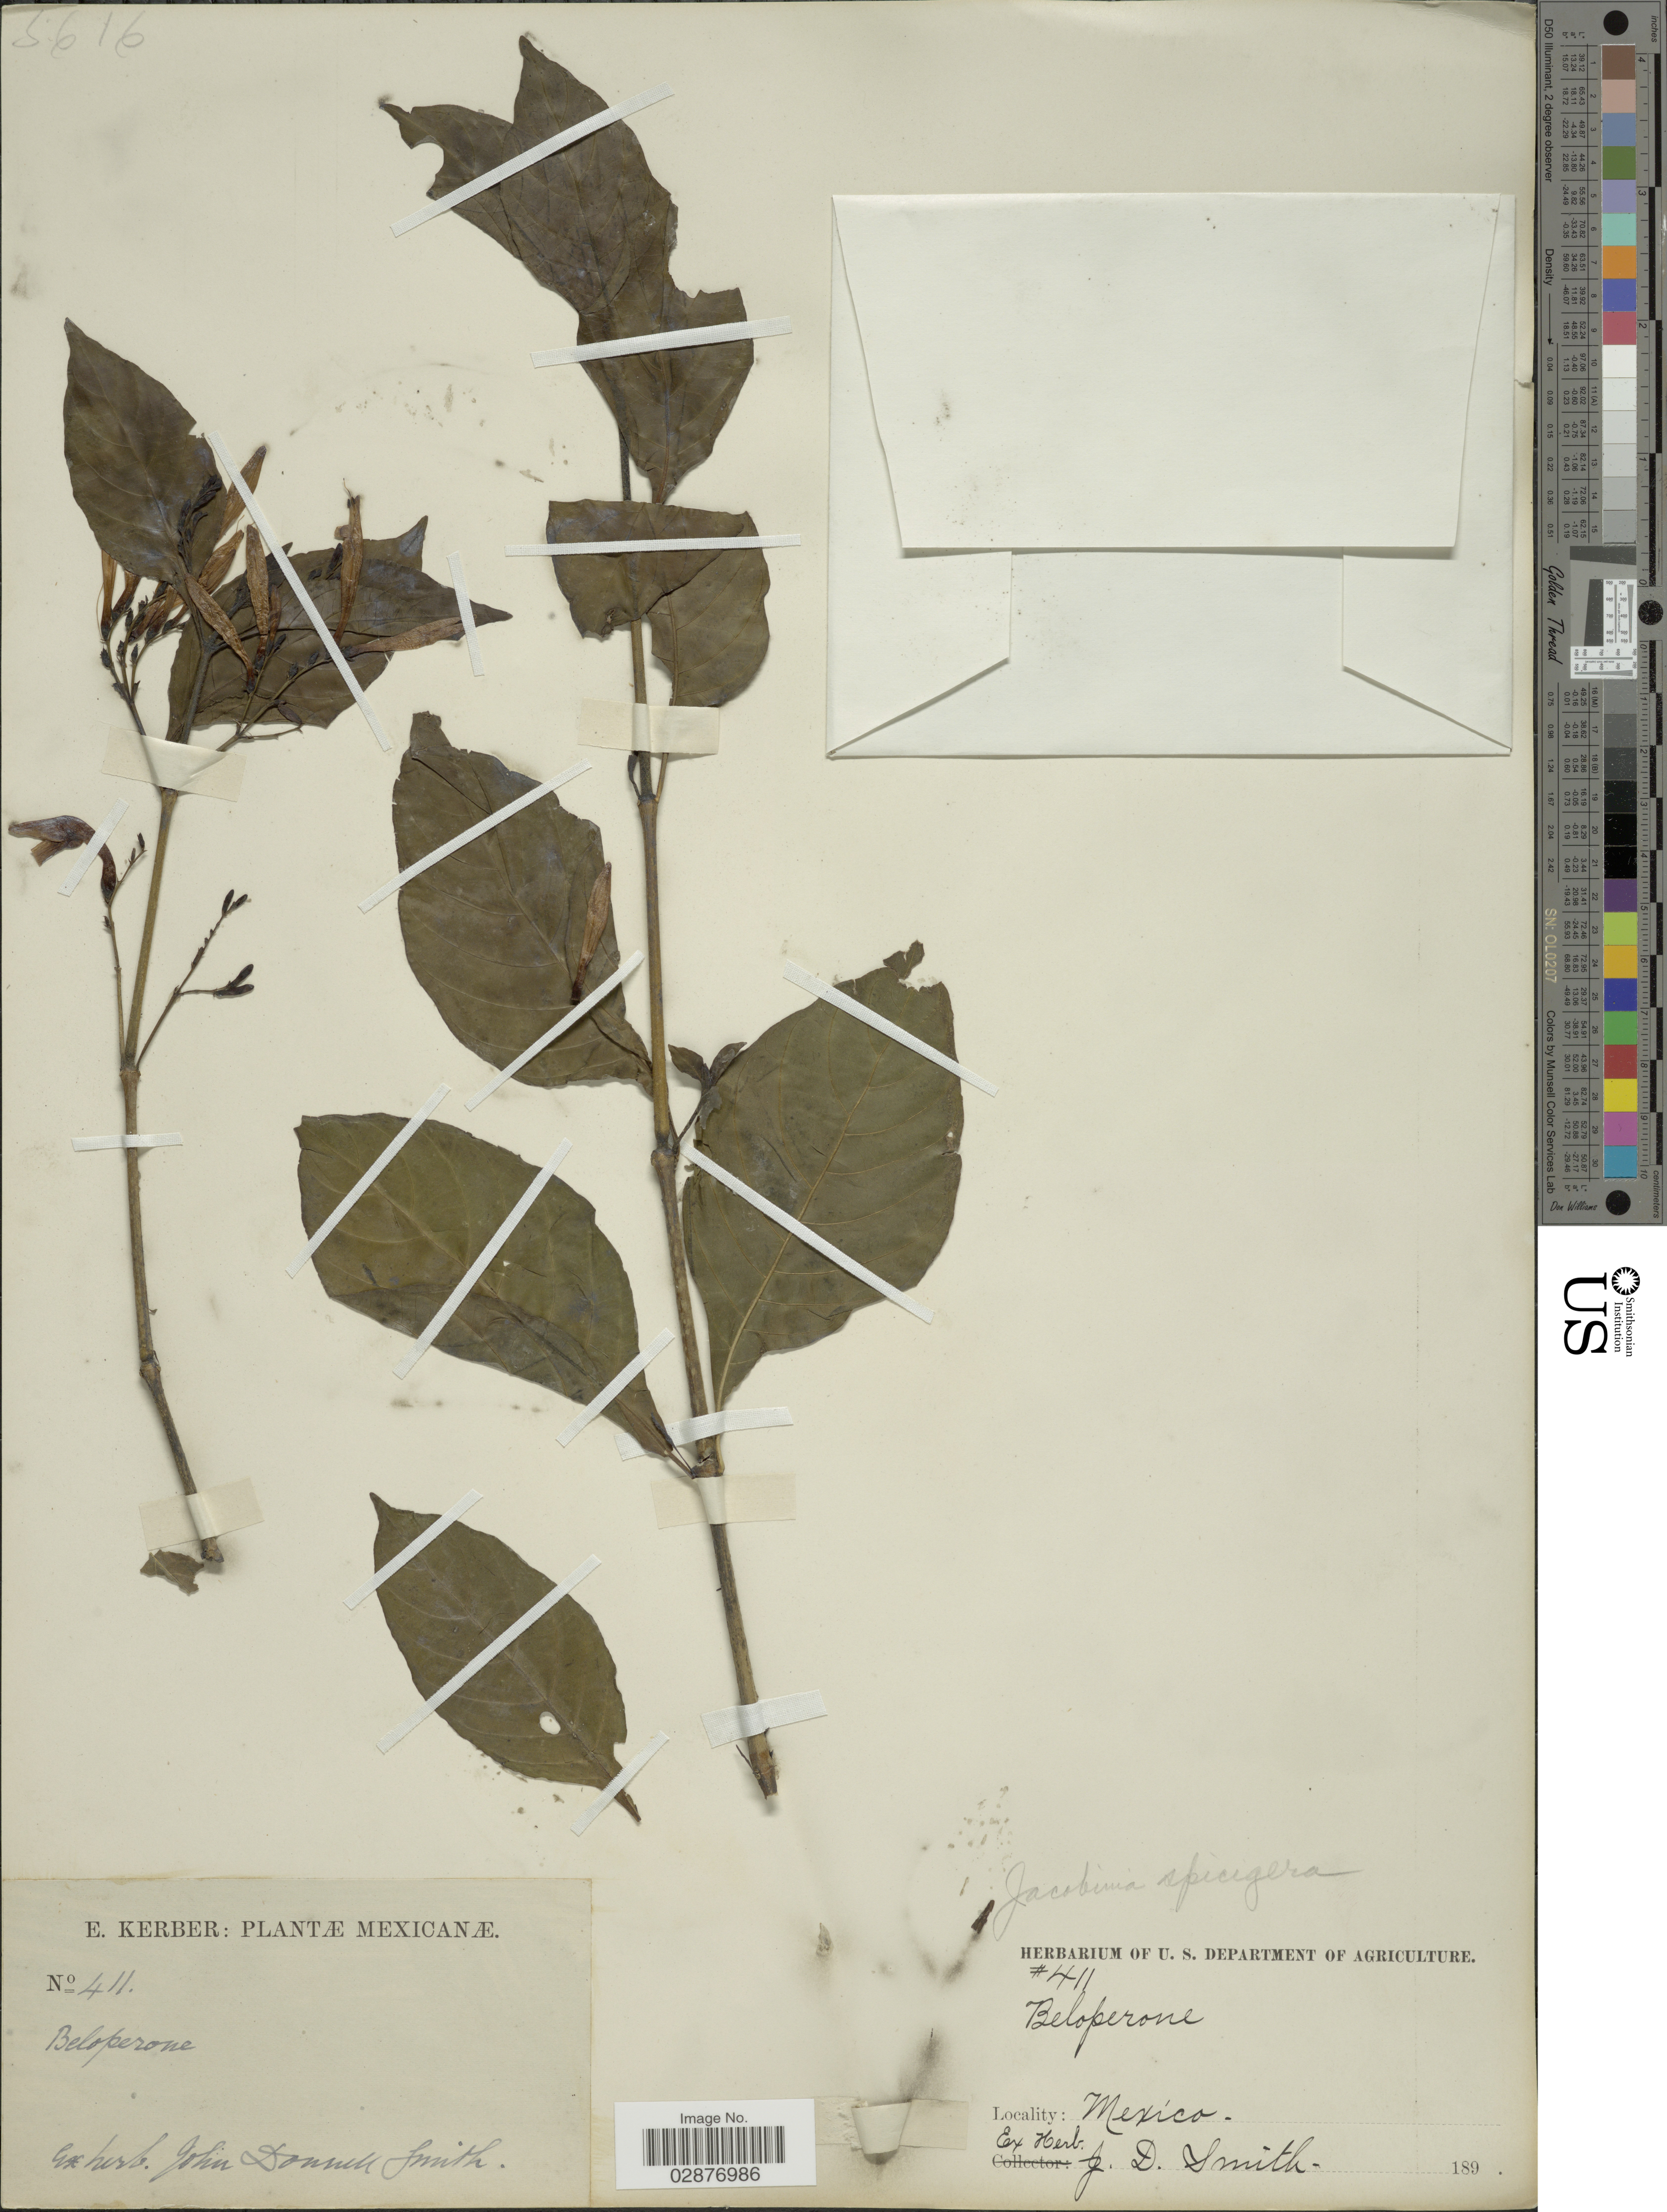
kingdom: Plantae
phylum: Tracheophyta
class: Magnoliopsida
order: Lamiales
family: Acanthaceae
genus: Justicia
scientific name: Justicia spicigera 'Sidicaro'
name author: Schltdl.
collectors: E. Kerber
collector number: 411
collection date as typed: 189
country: Mexico